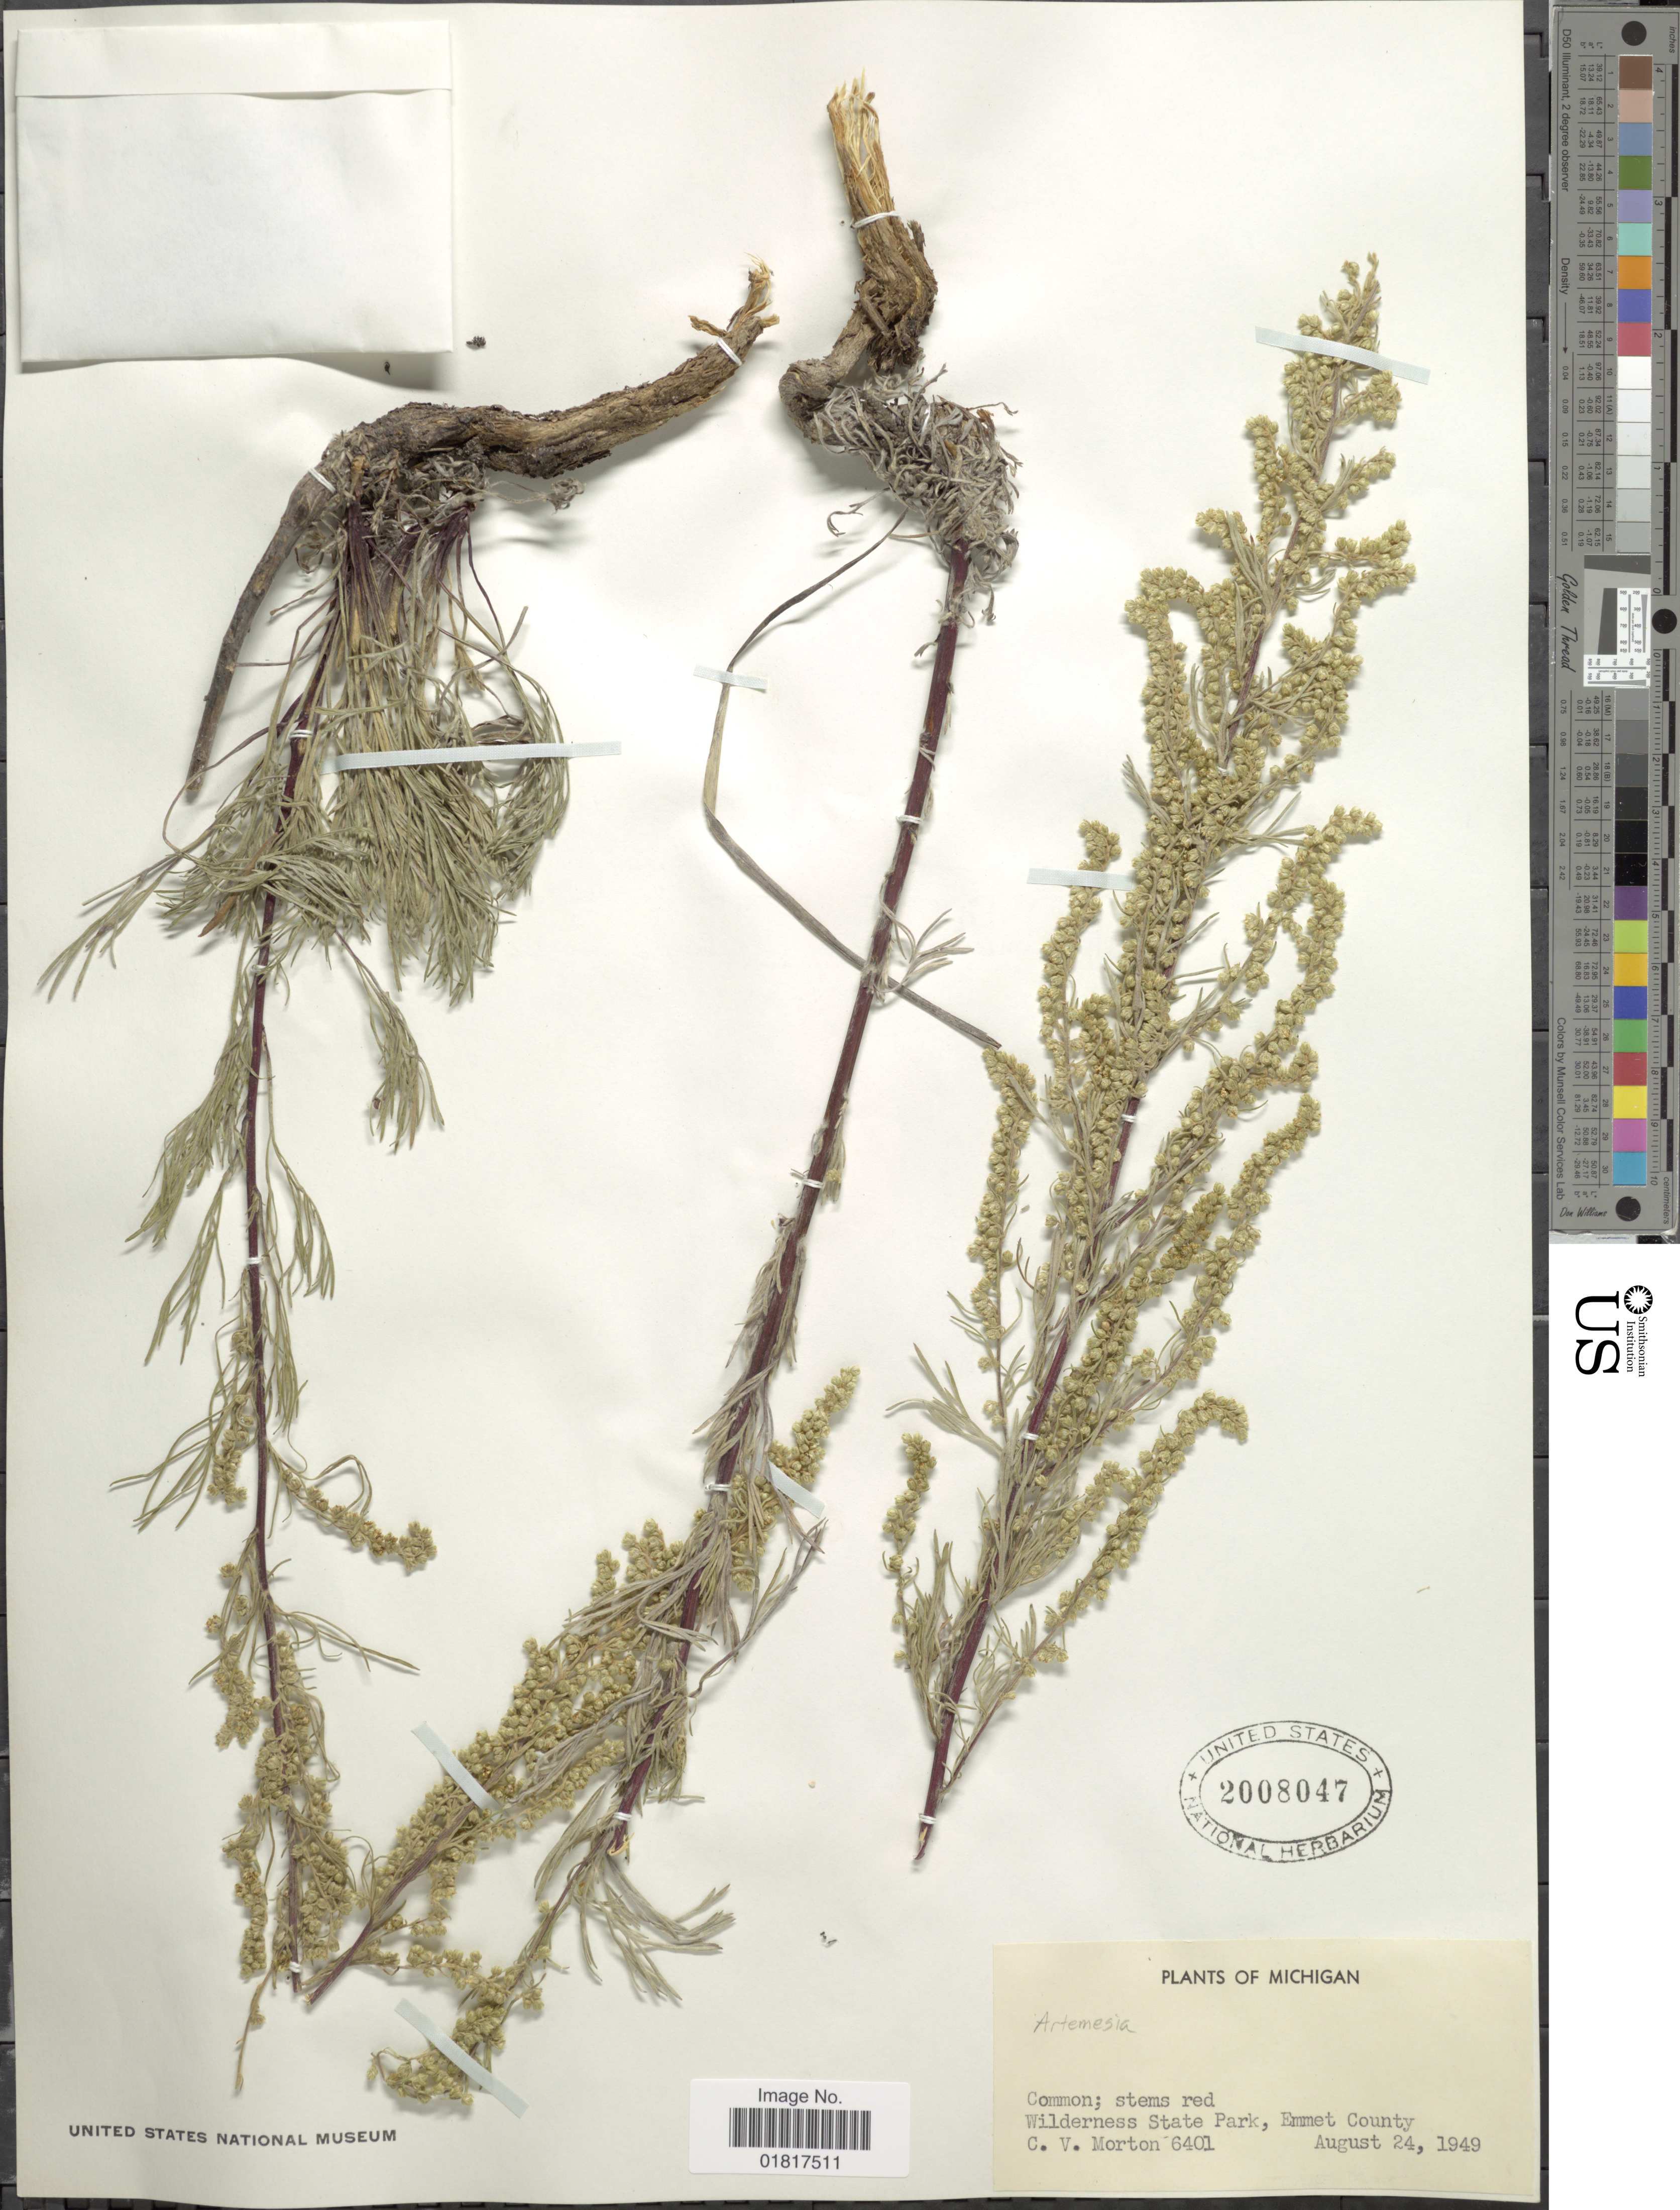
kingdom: Plantae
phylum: Tracheophyta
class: Magnoliopsida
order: Asterales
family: Asteraceae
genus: Artemisia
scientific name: Artemisia sp.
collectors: C. V. Morton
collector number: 6401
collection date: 1949-08-24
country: United States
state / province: Michigan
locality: Wilderness State Park, Emmet County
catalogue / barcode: US 2008047